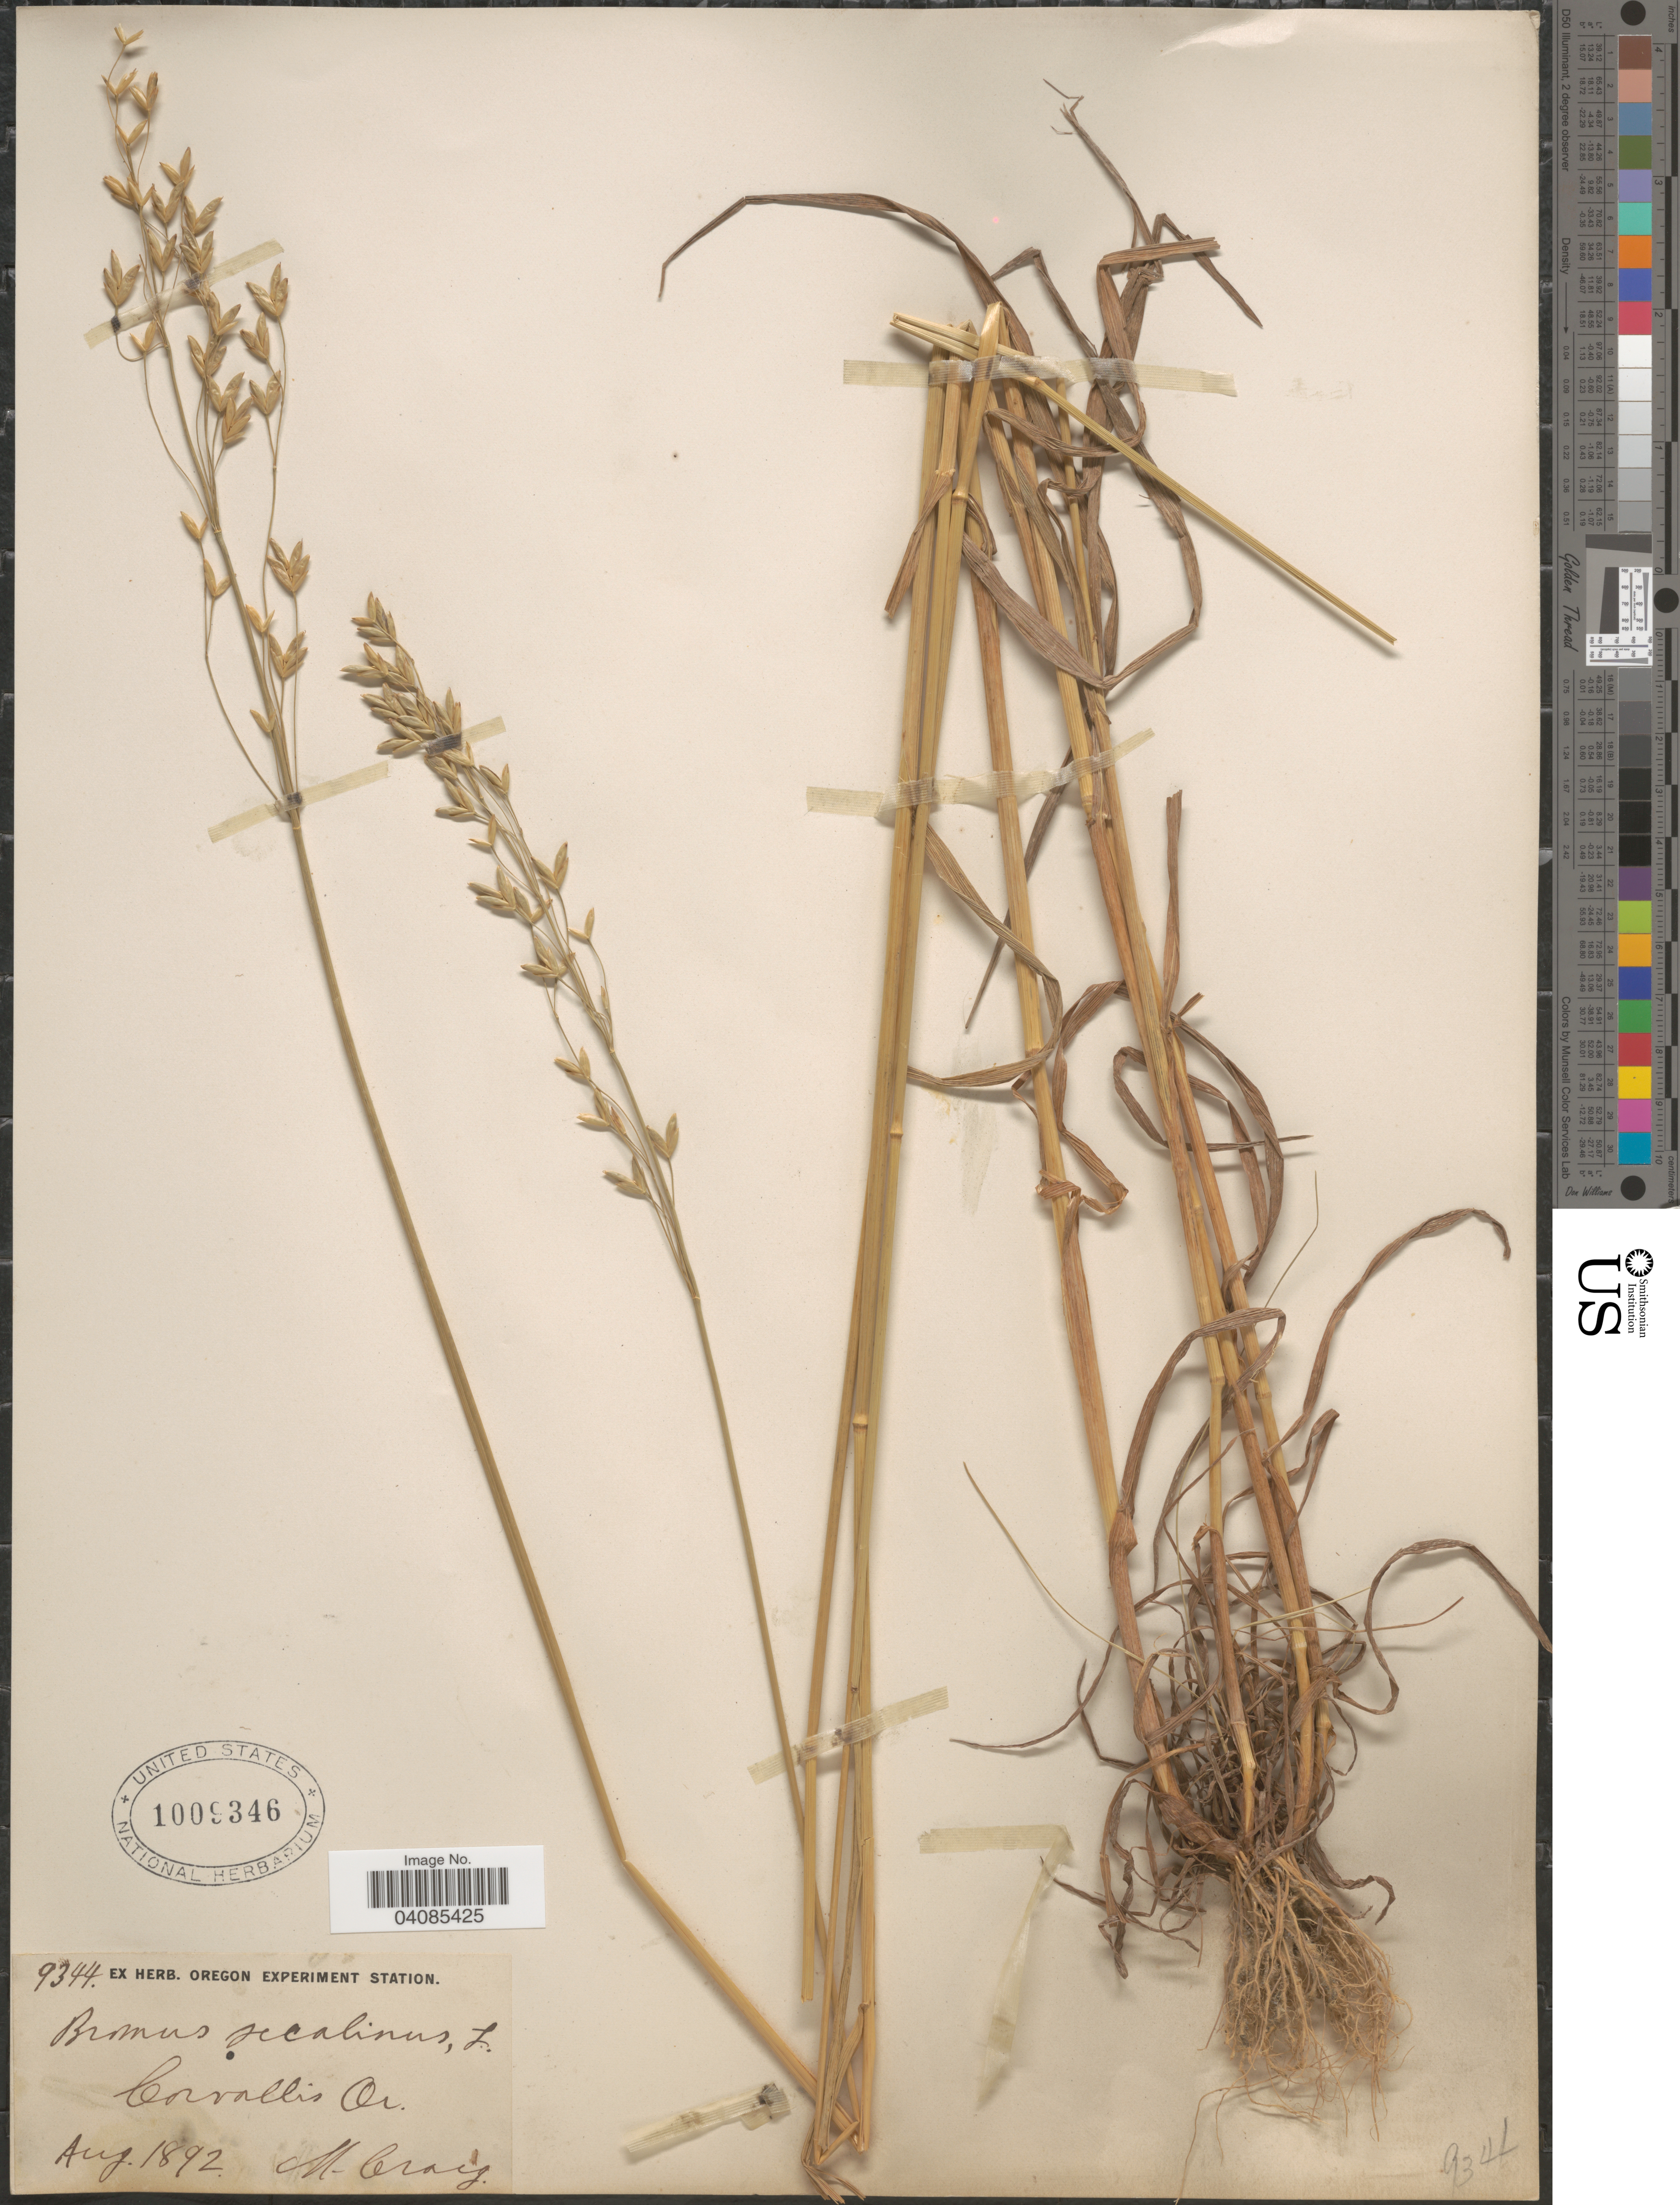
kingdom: Plantae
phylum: Tracheophyta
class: Liliopsida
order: Poales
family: Poaceae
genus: Bromus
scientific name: Bromus secalinus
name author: L.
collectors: M. Gray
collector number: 9344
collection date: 1892-08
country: United States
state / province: Oregon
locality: Corvallis.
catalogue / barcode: US 1009346